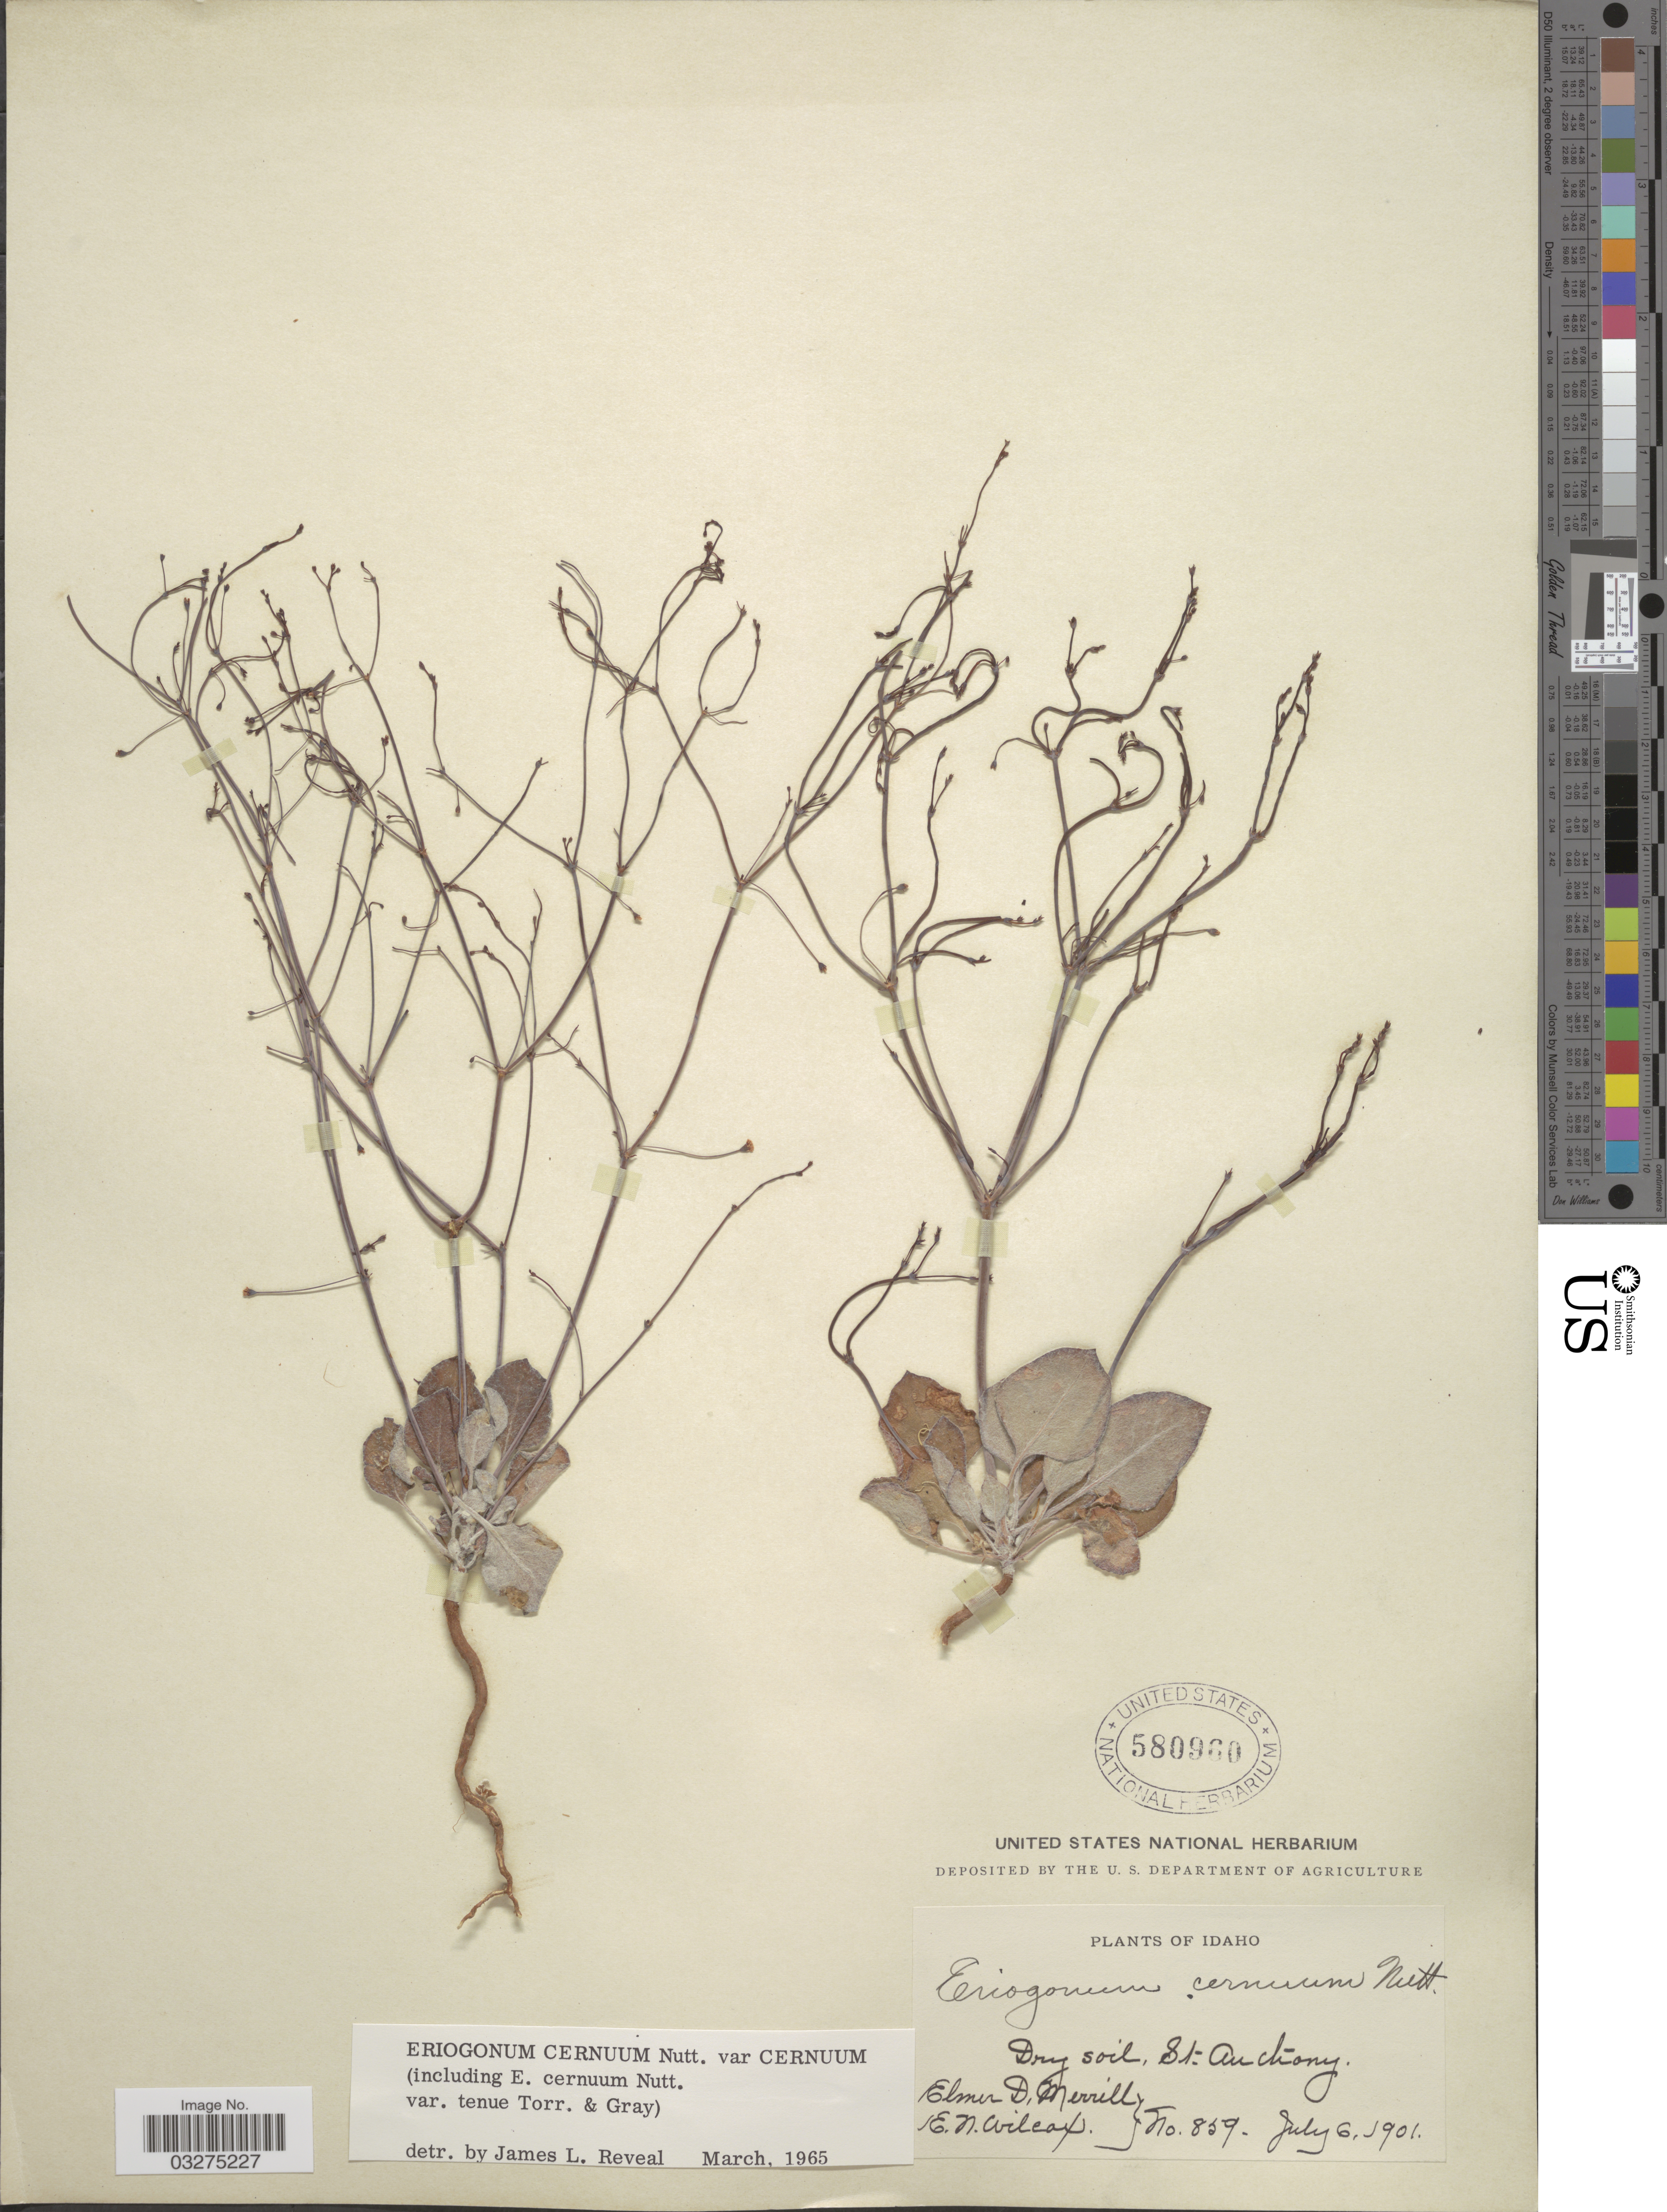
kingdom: Plantae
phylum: Tracheophyta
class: Magnoliopsida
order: Caryophyllales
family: Polygonaceae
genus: Eriogonum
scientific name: Eriogonum cernuum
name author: Nutt.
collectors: E. D. Merrill & E. Wilcox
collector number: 859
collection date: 1901-07-06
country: United States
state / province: Idaho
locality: Dry soil, St. Anthony.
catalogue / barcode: US 580960